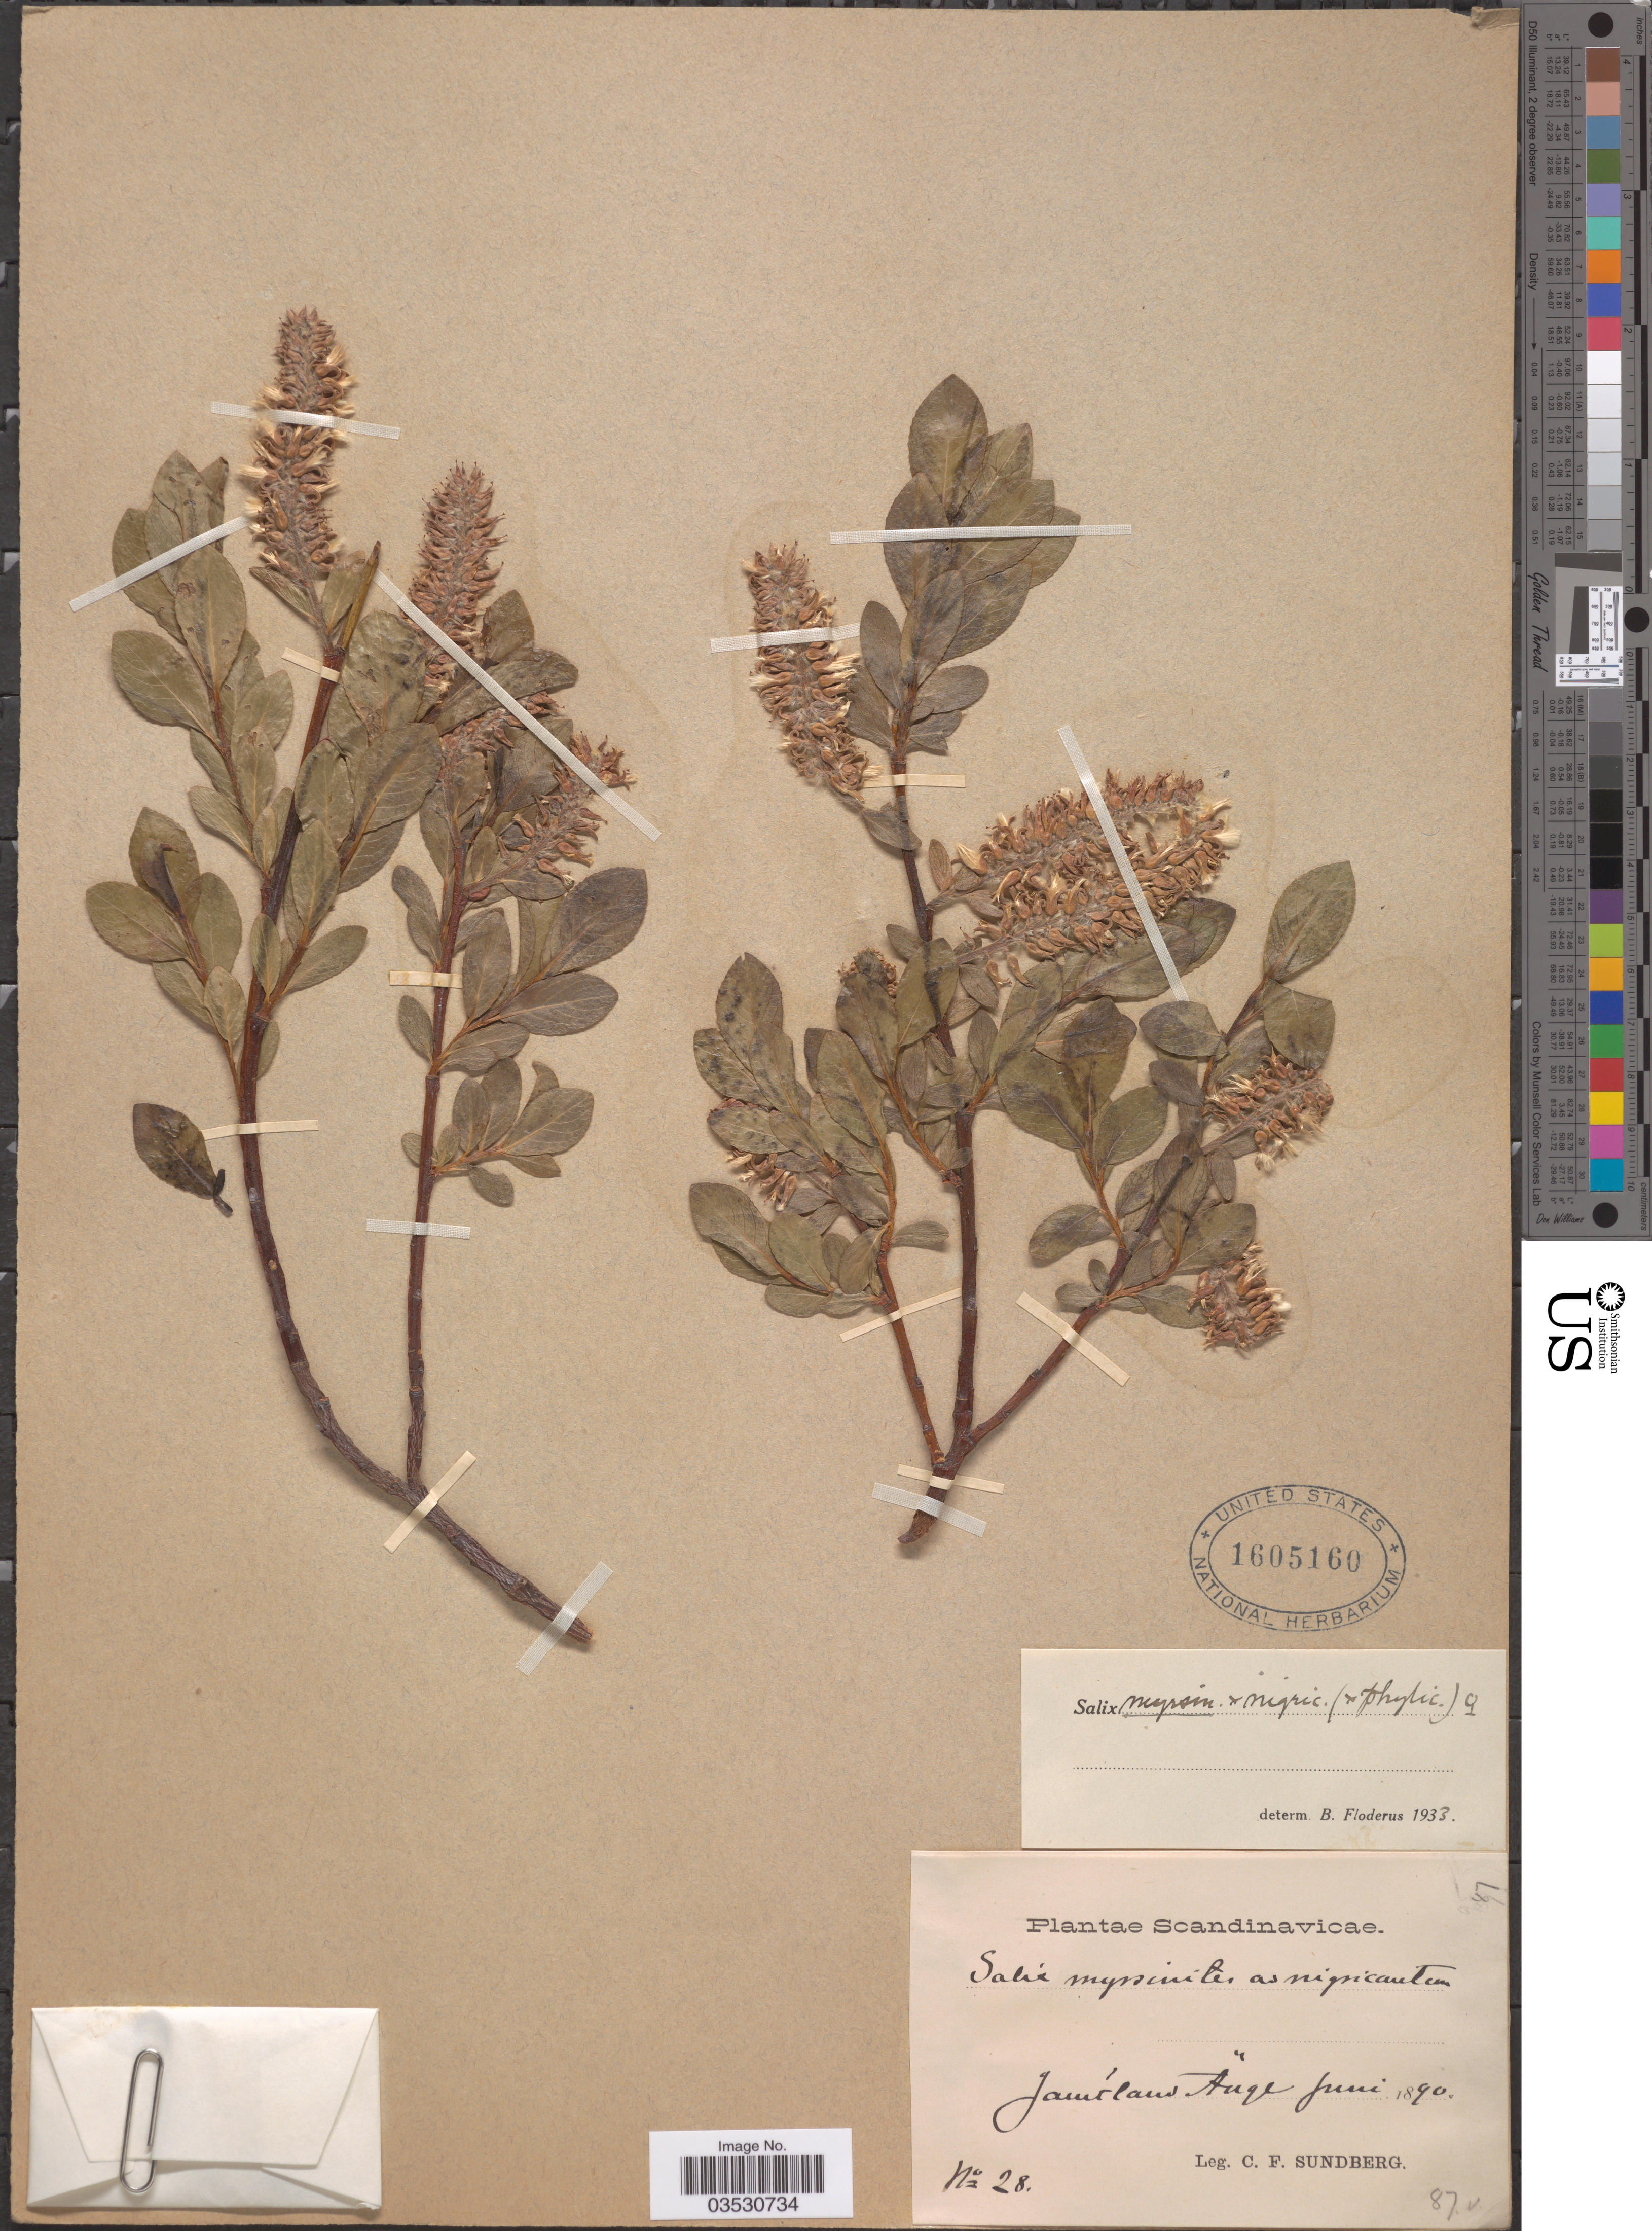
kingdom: Plantae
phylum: Tracheophyta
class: Magnoliopsida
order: Malpighiales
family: Salicaceae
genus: Salix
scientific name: Salix myrsinites x S. nigricans Sm. x S. phylicifolia L.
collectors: C. F. Sundberg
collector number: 28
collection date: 1890-06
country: Sweden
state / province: Jämtland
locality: Scandinavicae. Jamtland Änge.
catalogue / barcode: US 1605160